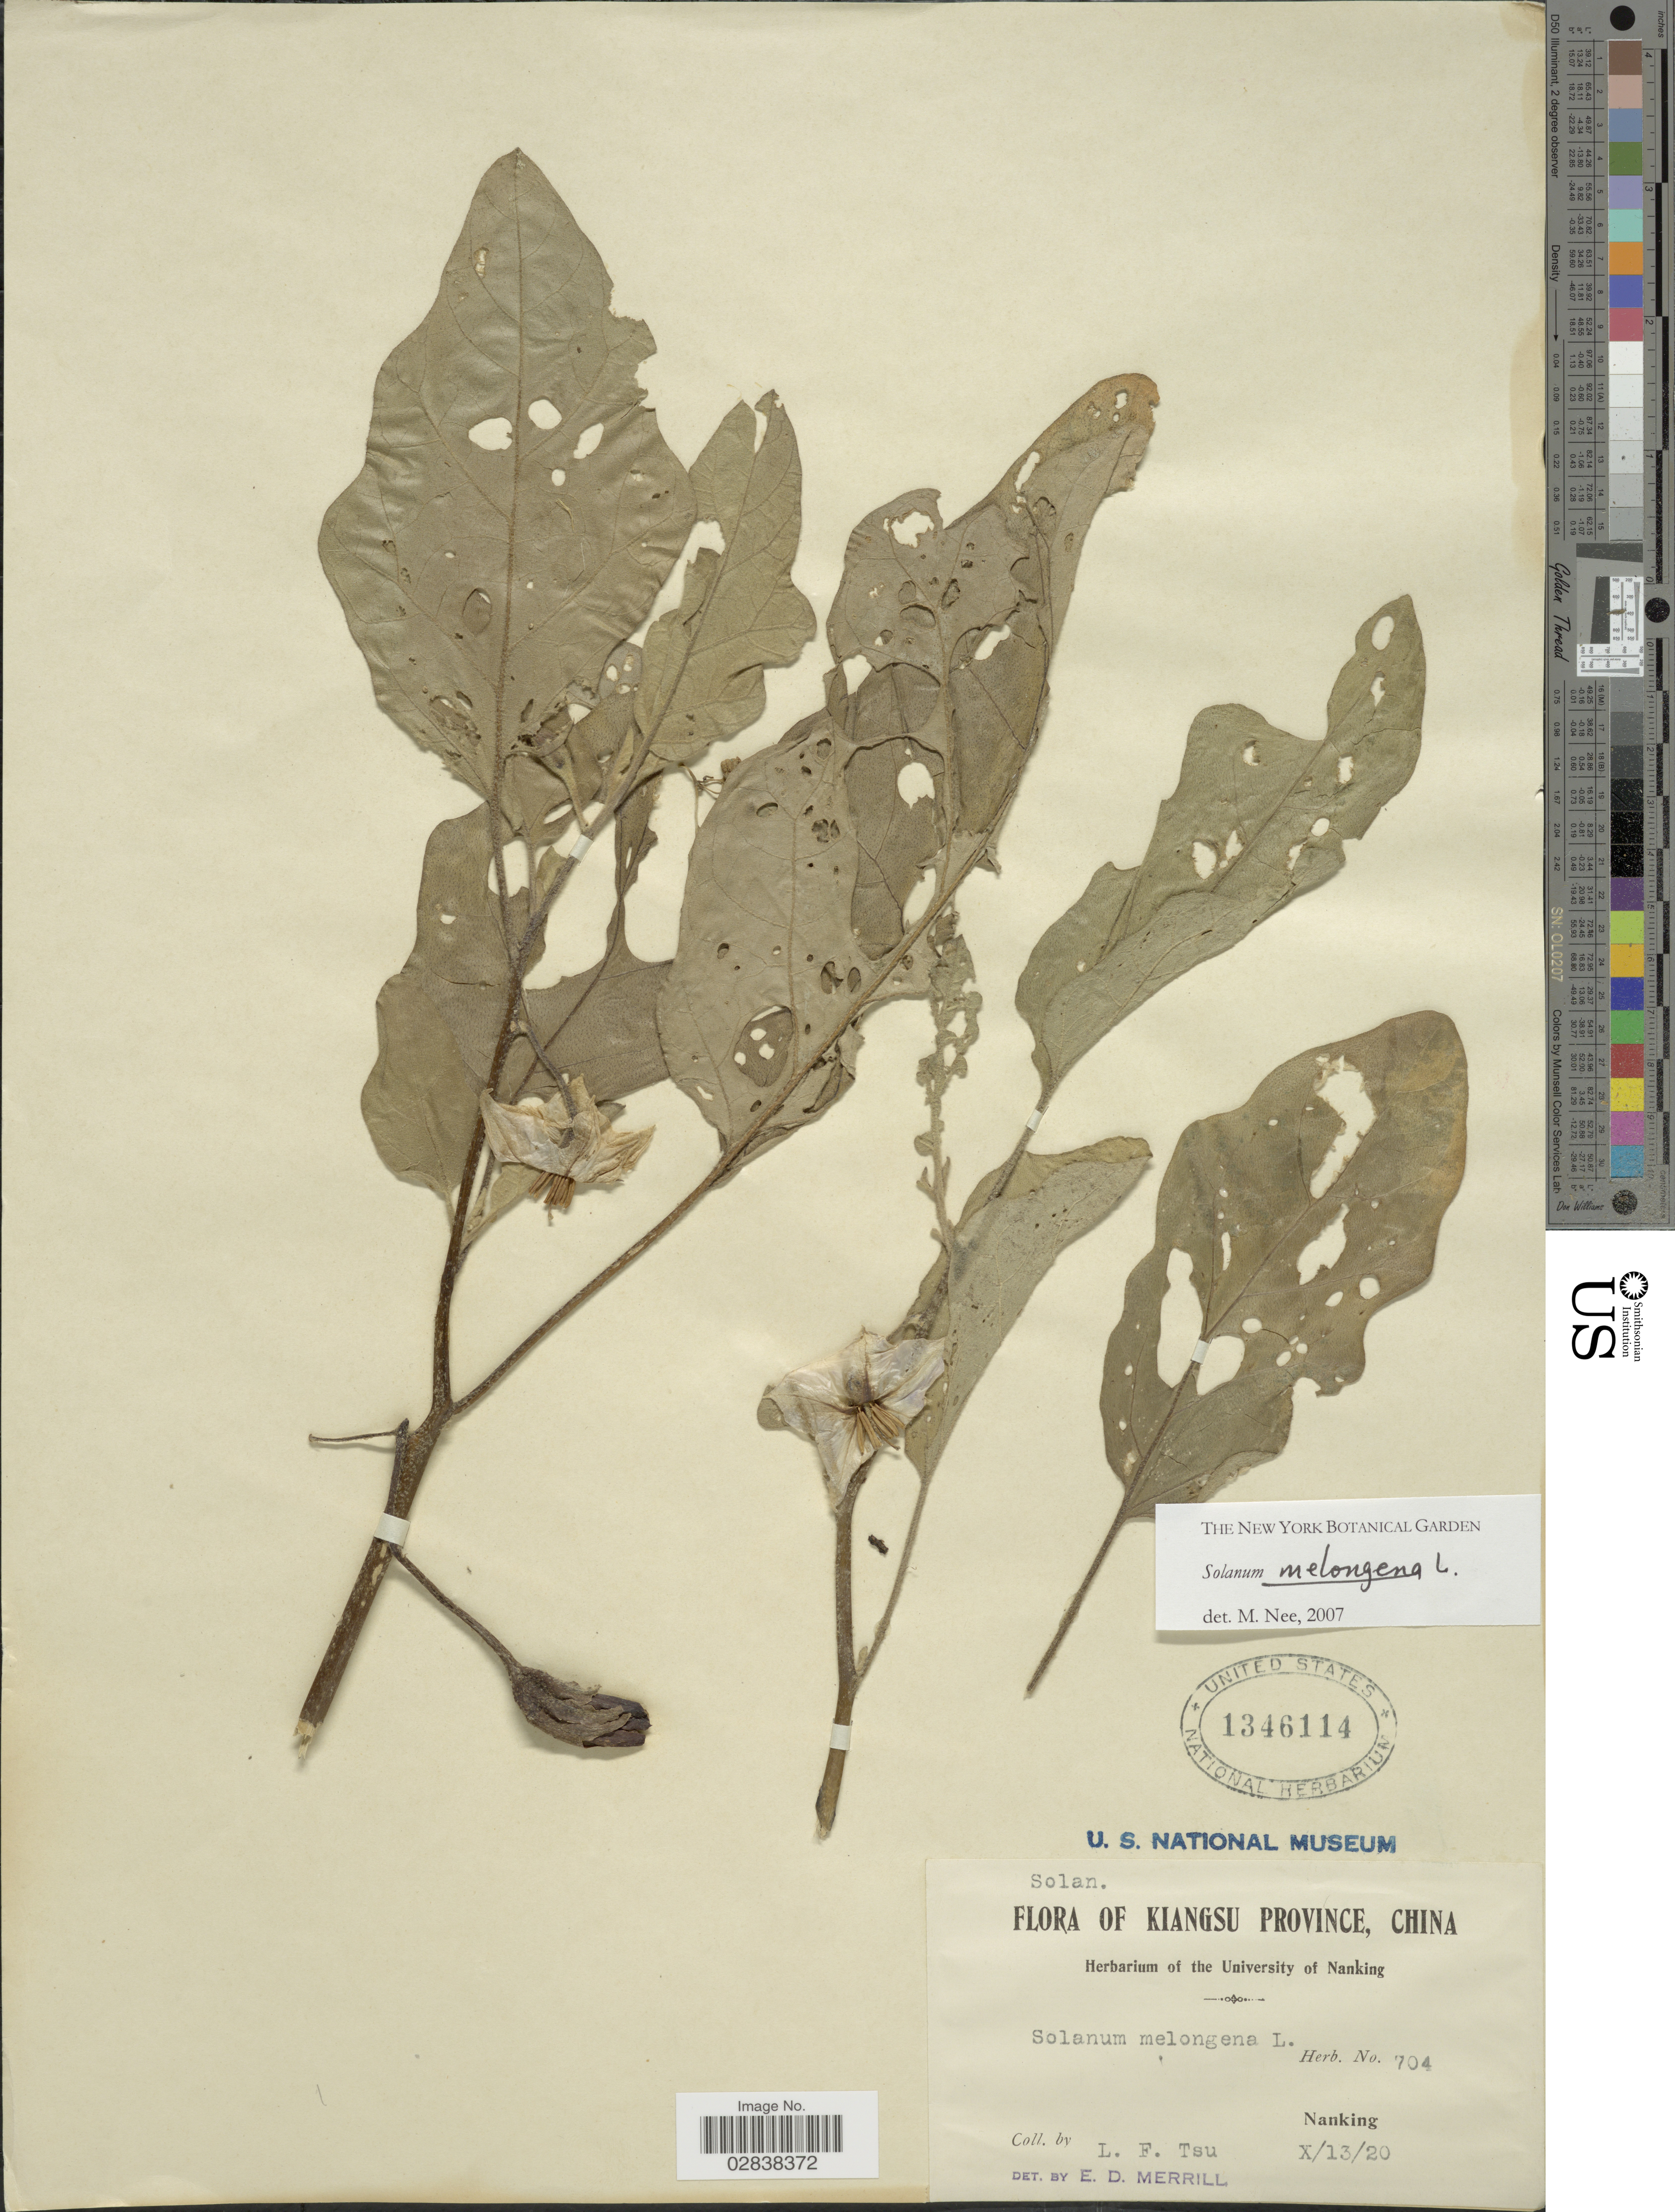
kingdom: Plantae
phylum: Tracheophyta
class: Magnoliopsida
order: Solanales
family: Solanaceae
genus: Solanum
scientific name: Solanum melongena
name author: L.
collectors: L. Tsu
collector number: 704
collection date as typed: Transcribed d/m/y: 13/10/20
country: China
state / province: Jiangsu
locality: Kiangsu Province, Nanking.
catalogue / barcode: US 1346114